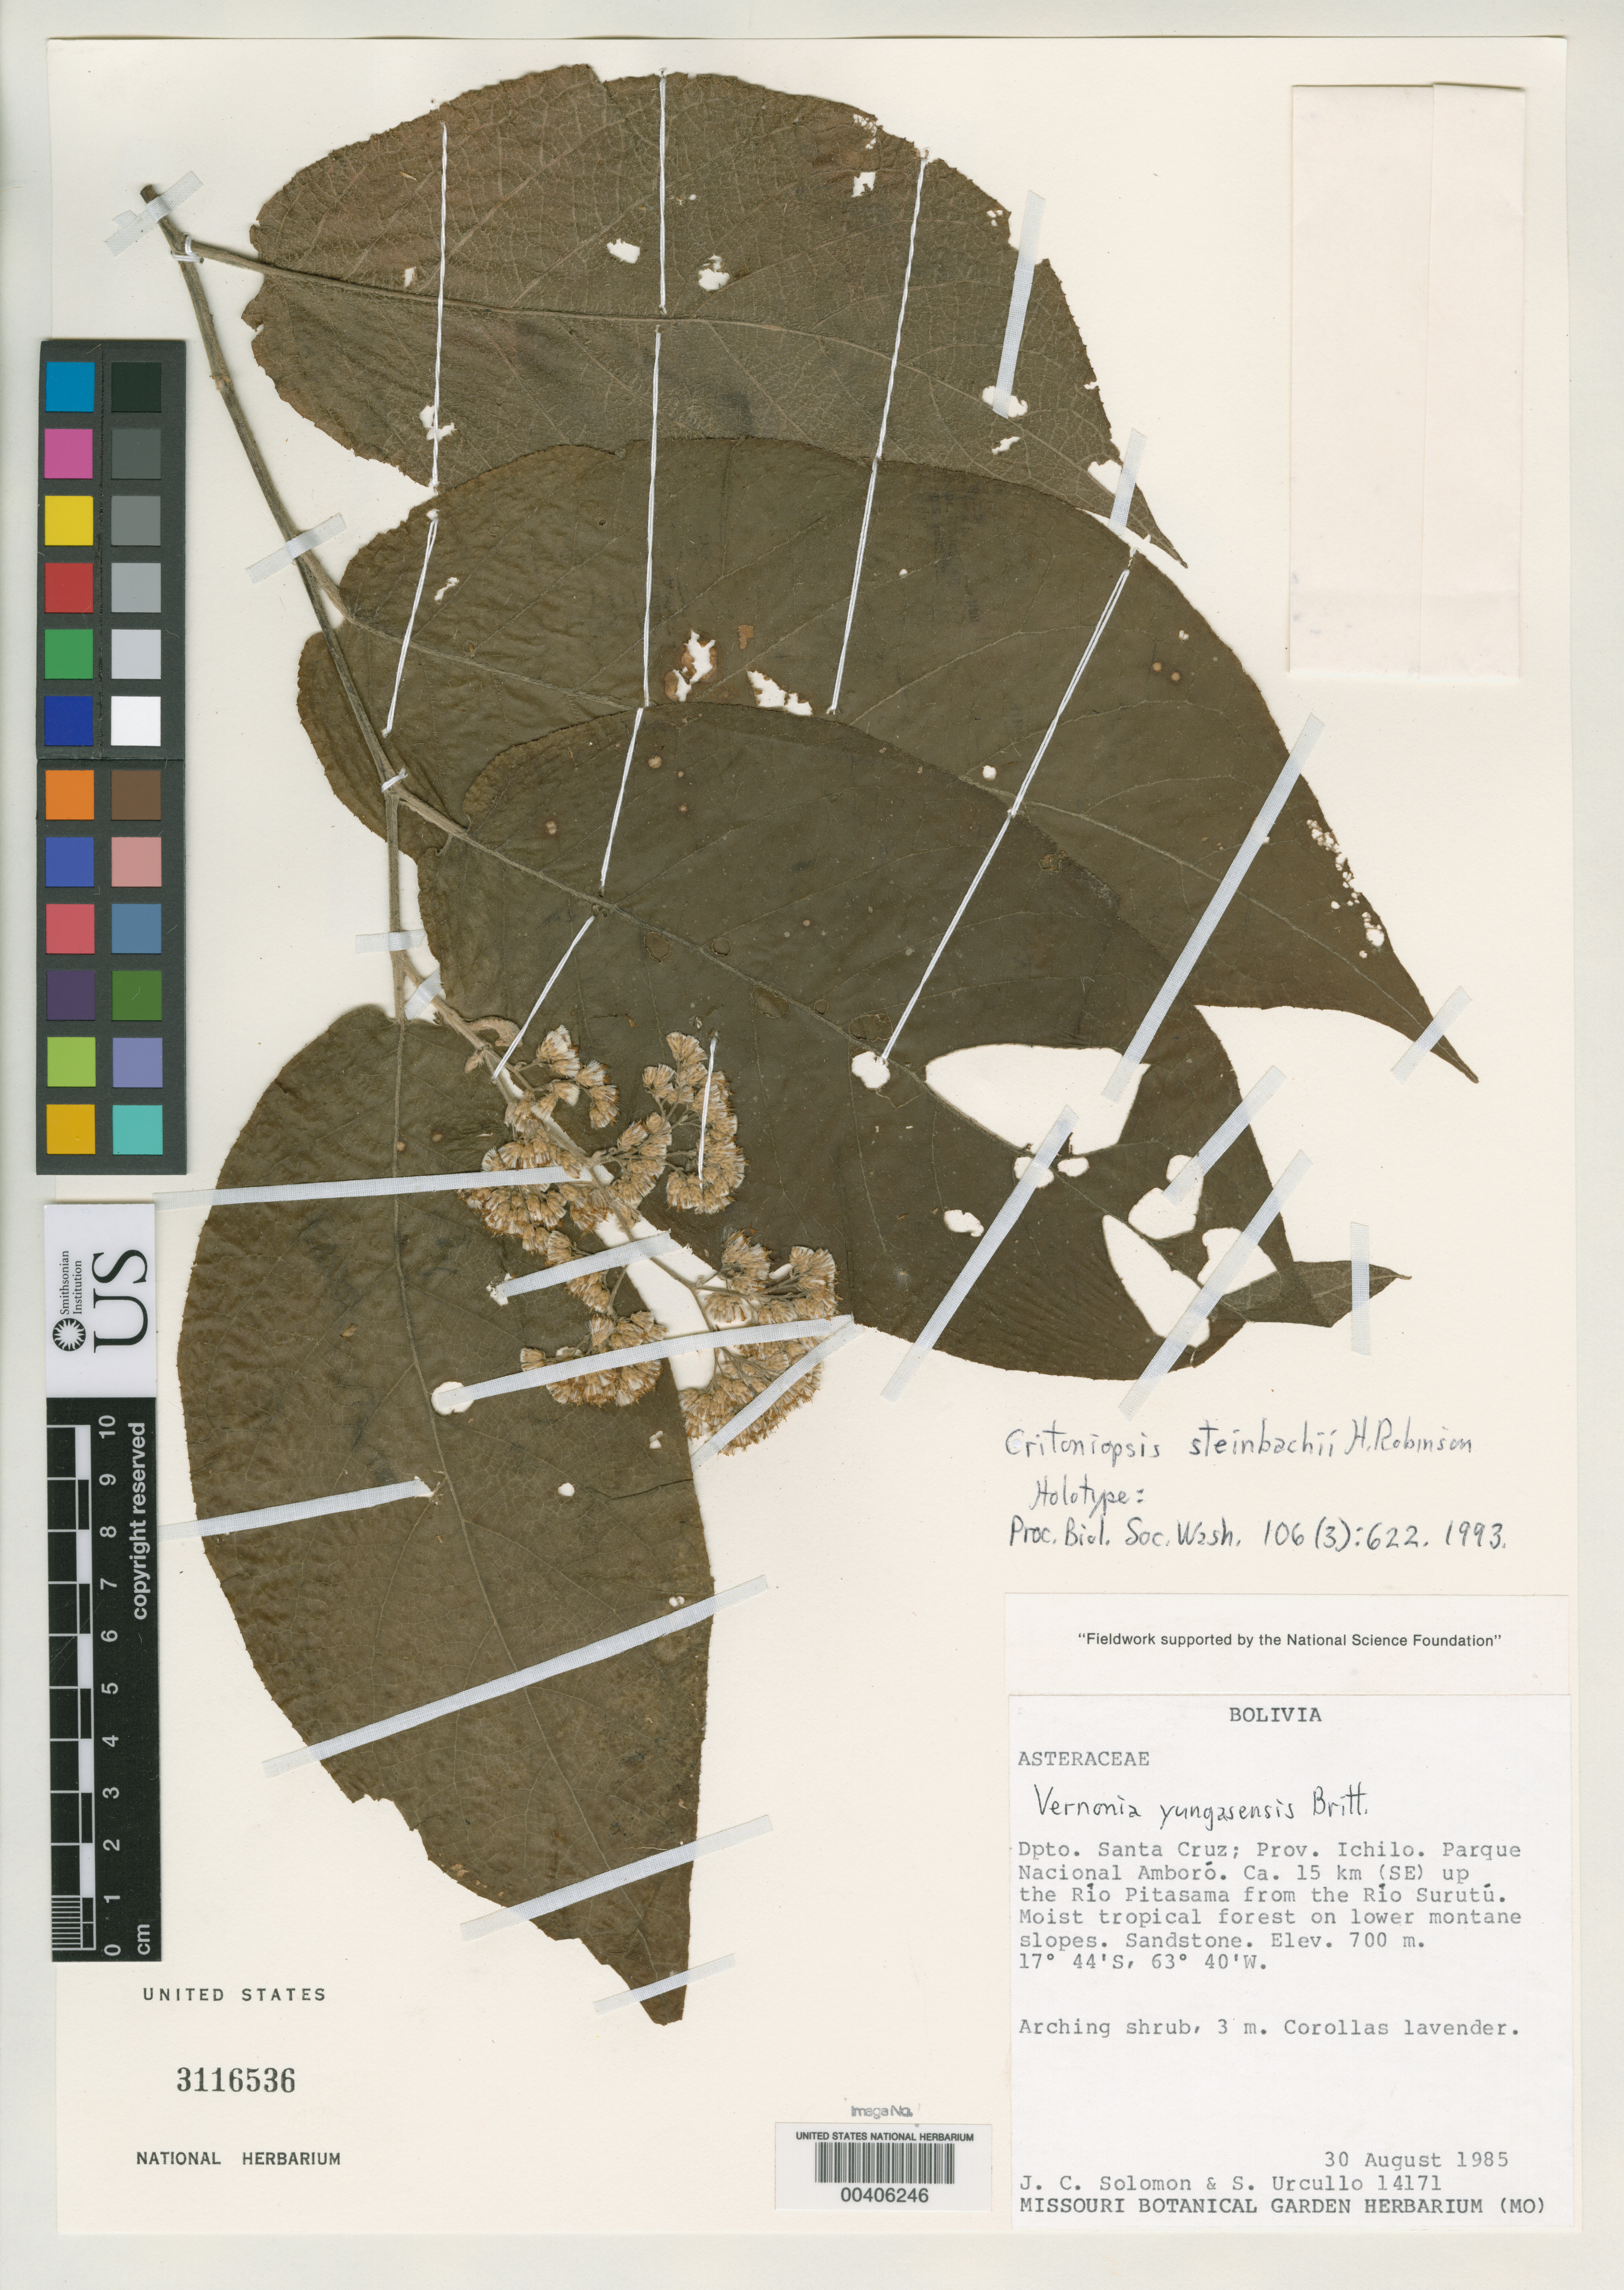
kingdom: Plantae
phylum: Tracheophyta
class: Magnoliopsida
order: Asterales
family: Asteraceae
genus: Critoniopsis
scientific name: Critoniopsis steinbachii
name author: H. Rob.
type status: Holotype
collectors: J. C. Solomon & S. Urcullo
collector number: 14171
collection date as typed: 30 Aug 1985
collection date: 1985-08-30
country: Bolivia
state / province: Santa Cruz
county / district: Ichilo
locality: Parque Nacional Amboro, ca. 15 km (SE) up Rio Pitasama from Rio Surutu.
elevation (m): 700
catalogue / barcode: US 3116536